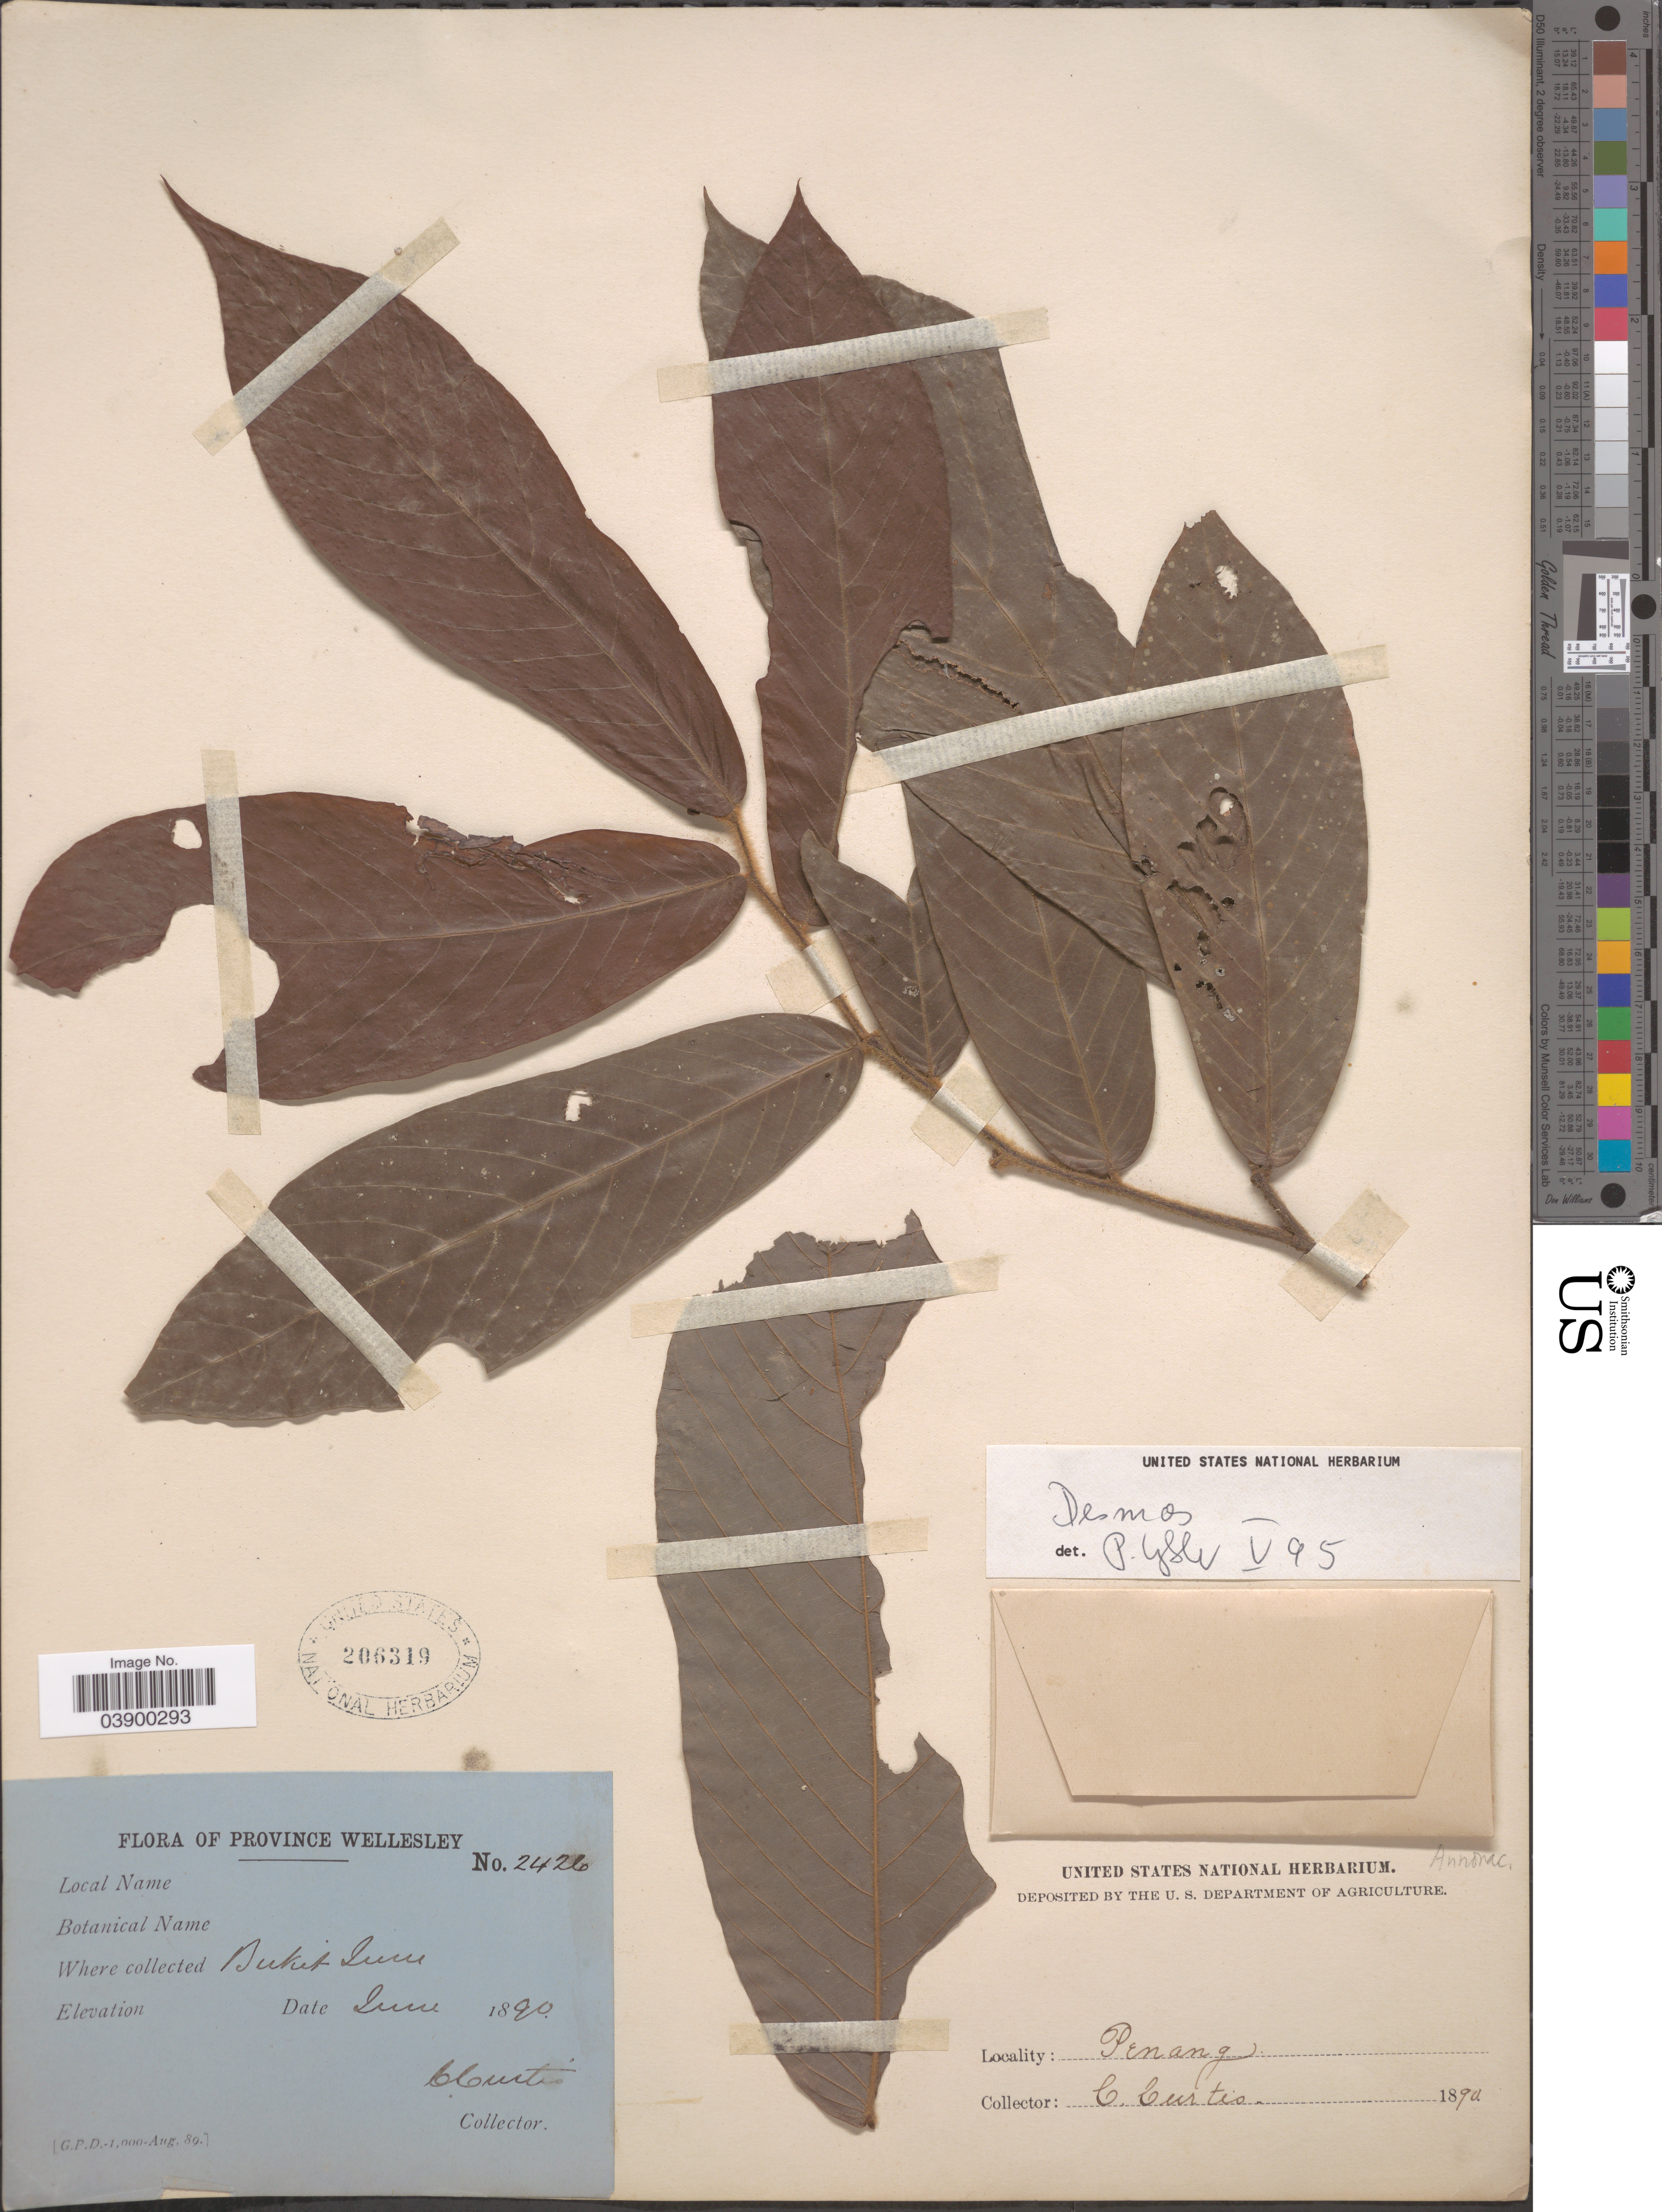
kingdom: Plantae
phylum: Tracheophyta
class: Magnoliopsida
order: Magnoliales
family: Annonaceae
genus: Desmos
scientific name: Desmos sp.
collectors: C. Curtis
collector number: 2426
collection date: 1890-06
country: Malaysia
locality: Penang. Province Wellesley. Bukit Tum [interpreted].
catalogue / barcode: US 206319